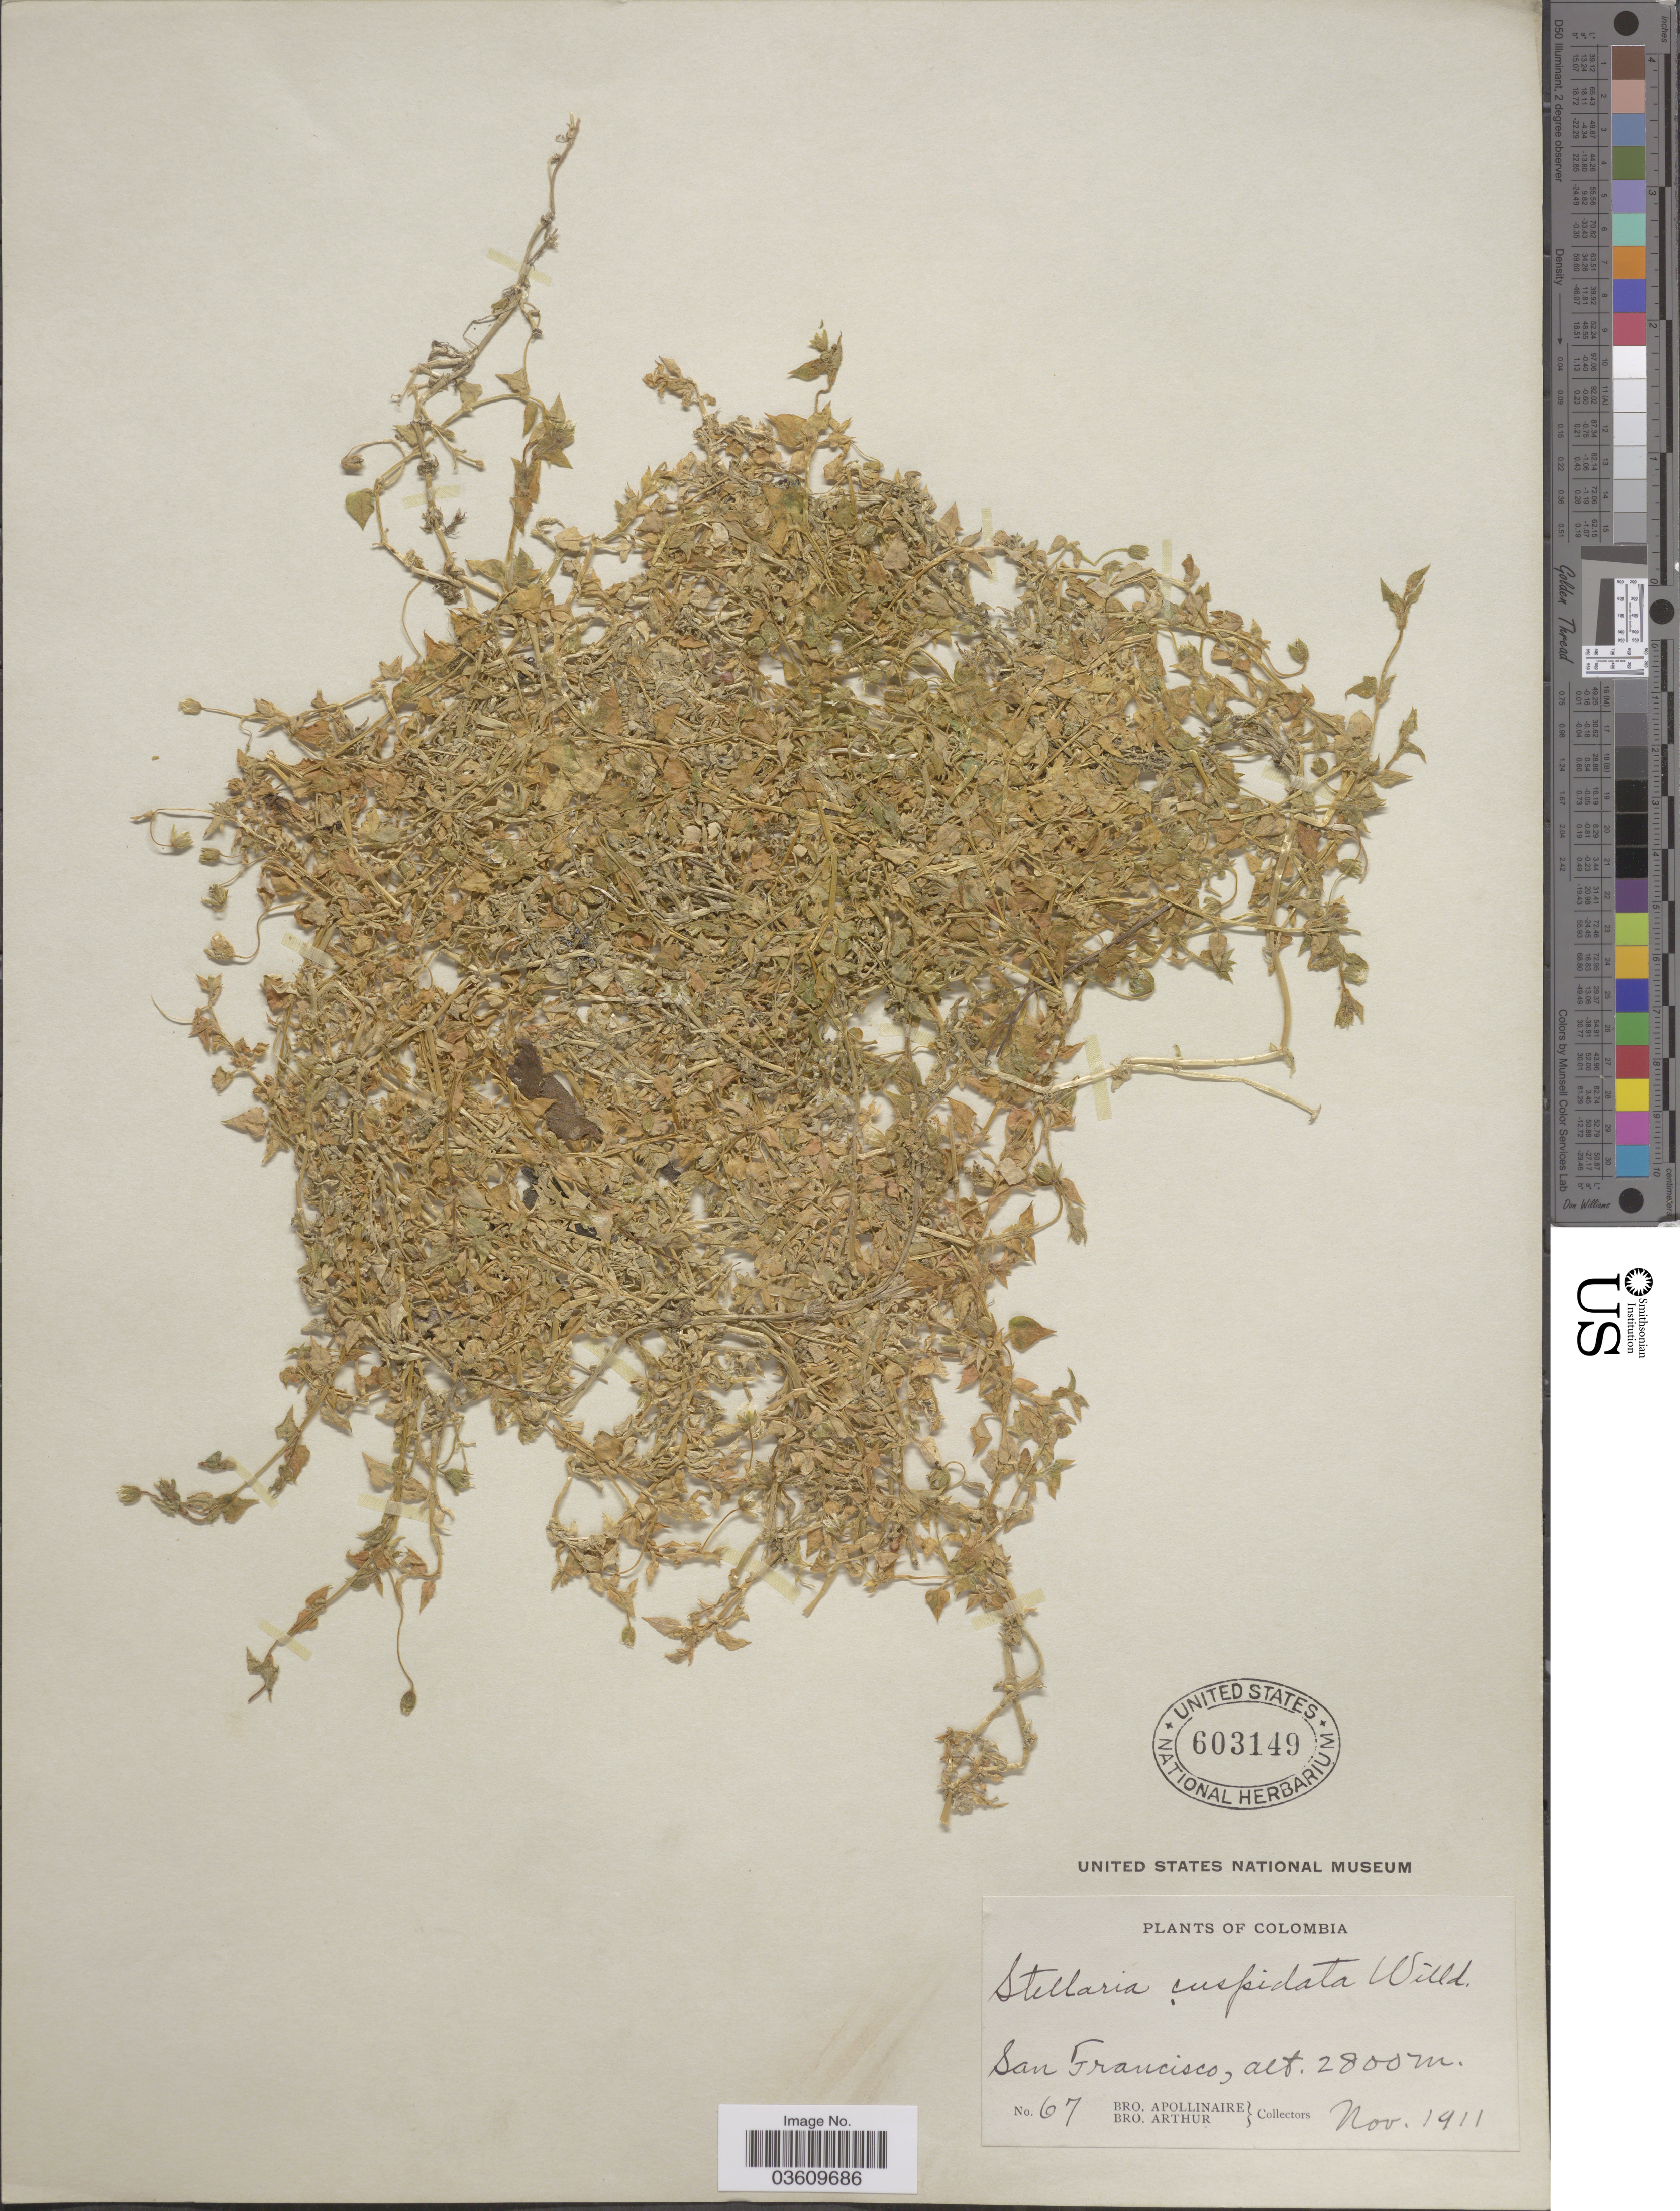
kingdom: Plantae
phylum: Tracheophyta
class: Magnoliopsida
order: Caryophyllales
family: Caryophyllaceae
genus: Stellaria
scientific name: Stellaria cuspidata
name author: Willd. ex Schltdl.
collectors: Bro. Apollinaire & Bro. Arthur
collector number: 67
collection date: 1911-11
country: Colombia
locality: San Francisco.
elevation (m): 2800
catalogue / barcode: US 603149